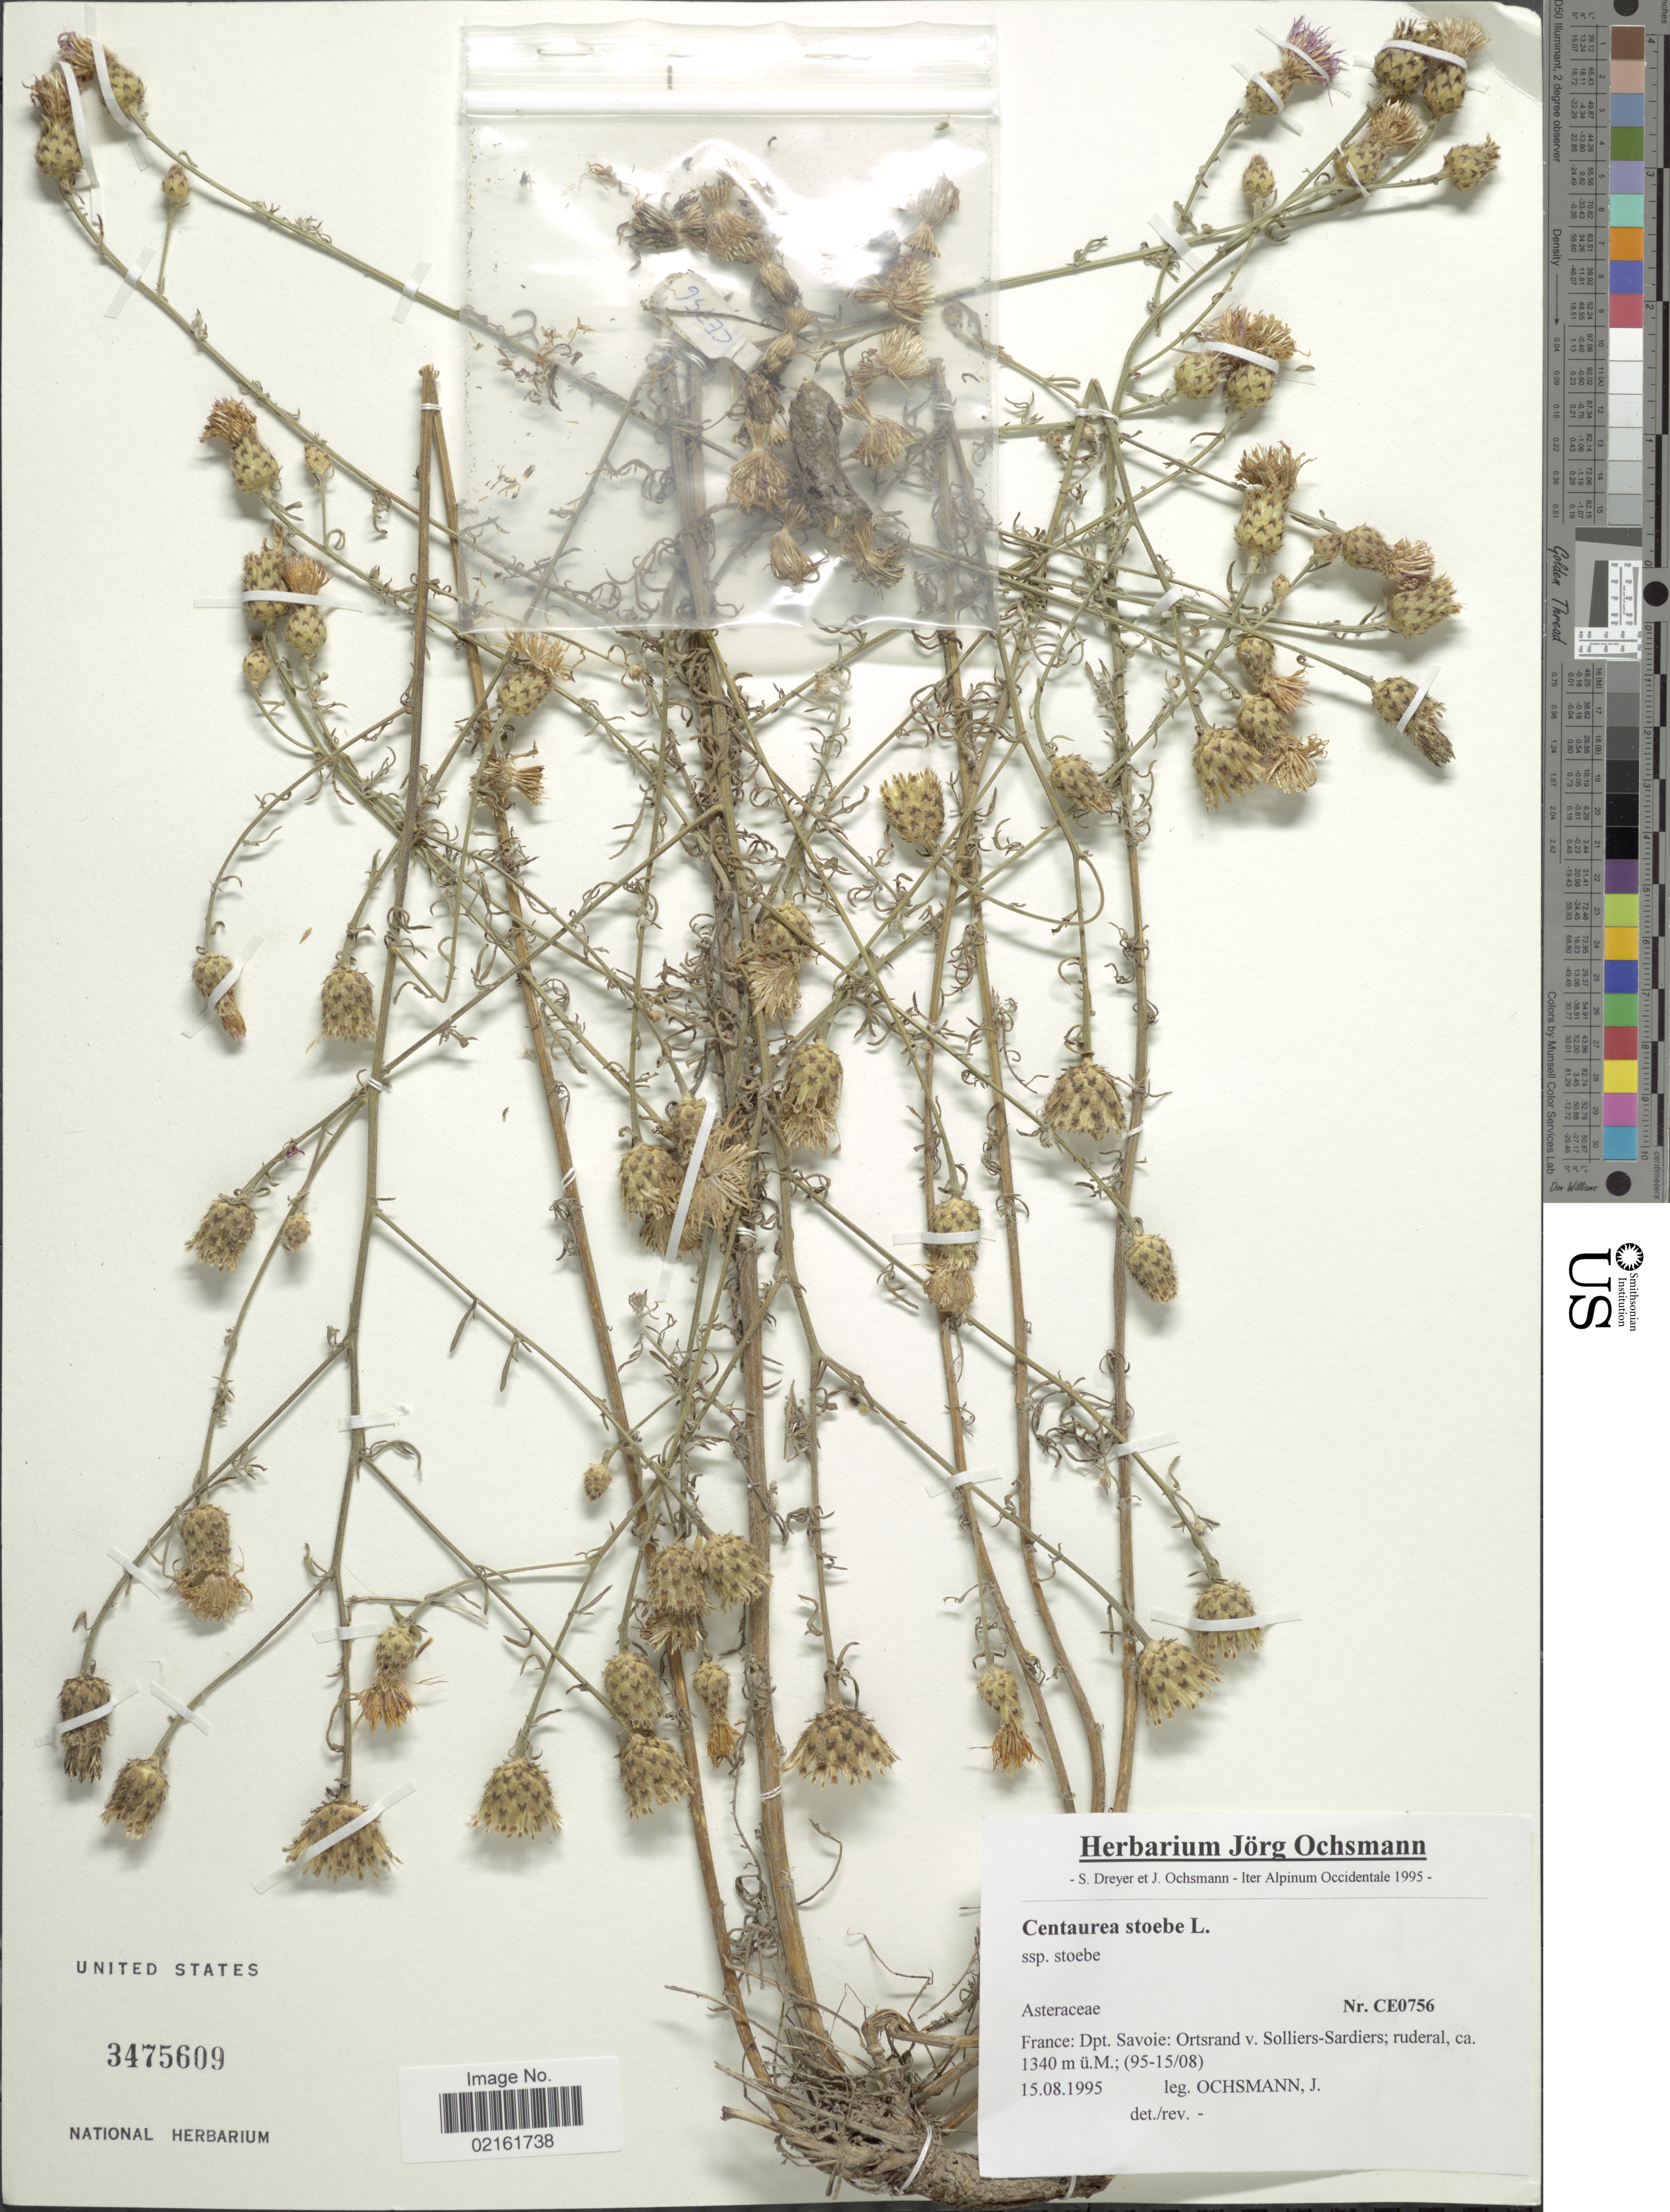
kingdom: Plantae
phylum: Tracheophyta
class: Magnoliopsida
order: Asterales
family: Asteraceae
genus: Centaurea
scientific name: Centaurea stoebe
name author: Tausch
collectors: J. Ochsmann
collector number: CE0756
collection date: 1995-08-15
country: France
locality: Dpt. Savoie: Ortsrand v. Solliers-Sardiers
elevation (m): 1340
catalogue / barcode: US 3475609